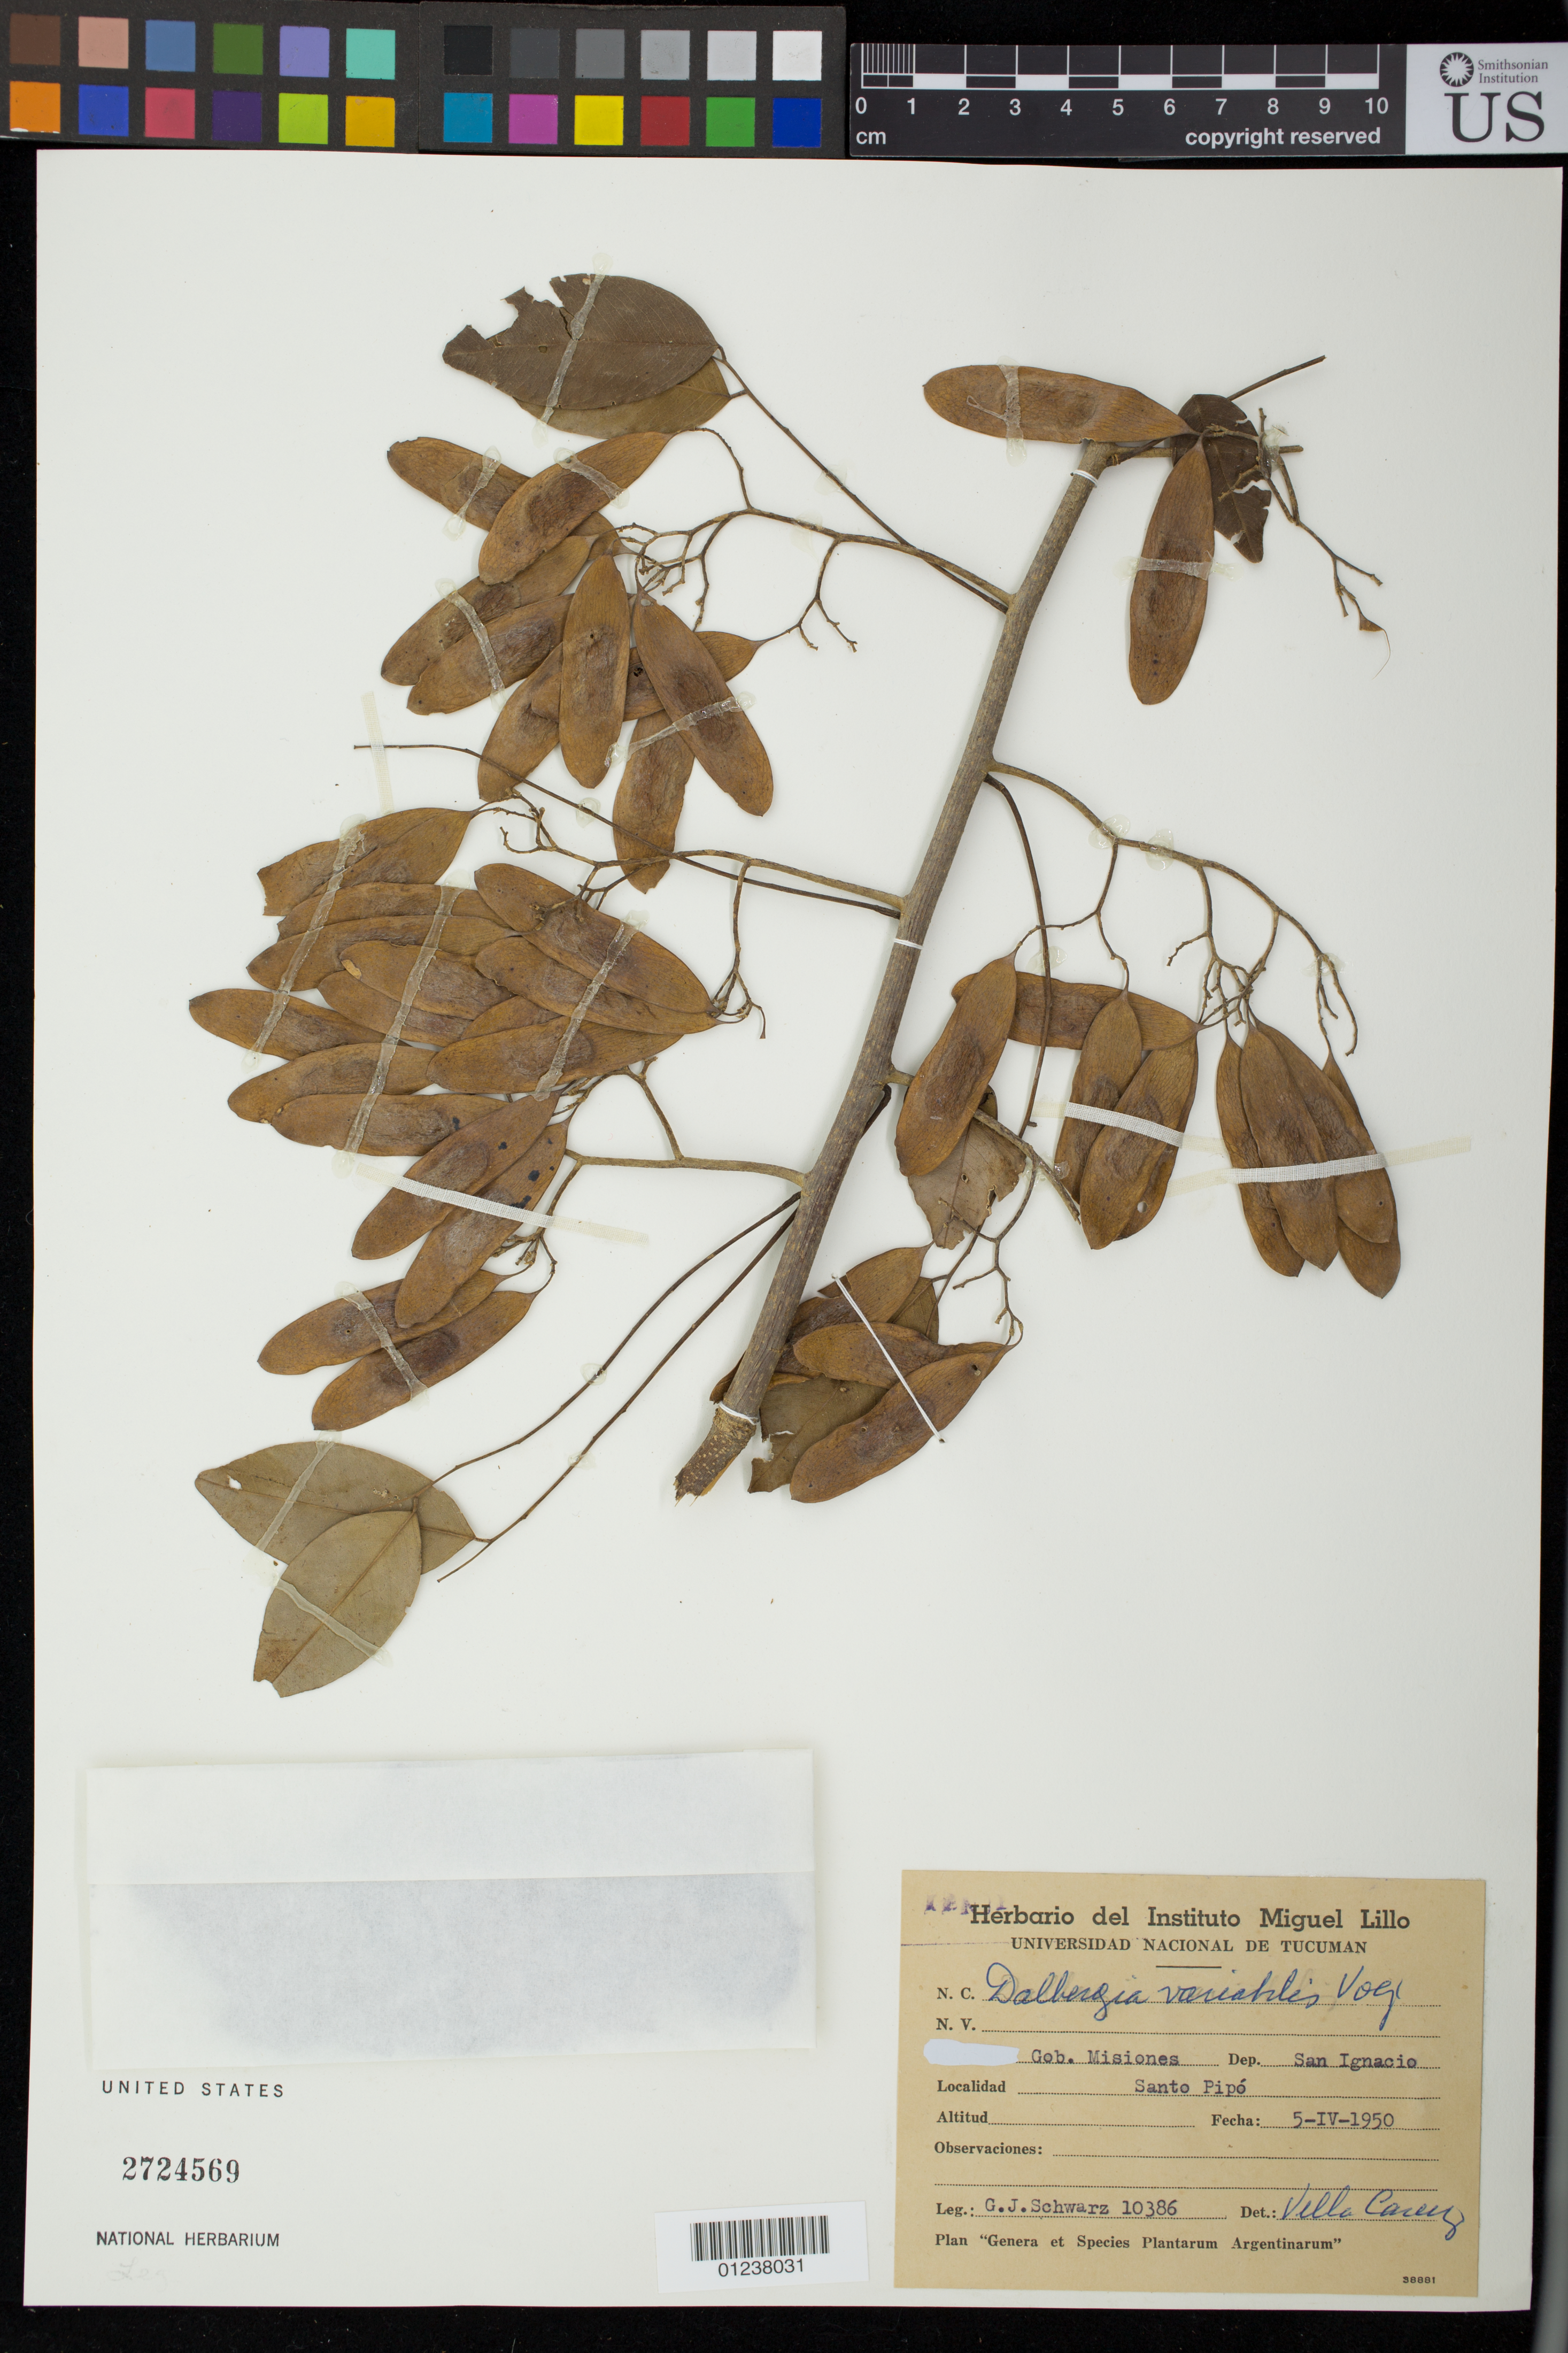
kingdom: Plantae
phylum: Tracheophyta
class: Magnoliopsida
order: Fabales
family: Fabaceae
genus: Dalbergia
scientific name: Dalbergia frutescens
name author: (Vell.) Britton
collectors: G. J. Schwarz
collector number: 10386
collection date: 1950-04-05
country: Argentina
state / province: Misiones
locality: Santo Pipo, San Ignacio, Misiones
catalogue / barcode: US 2724569